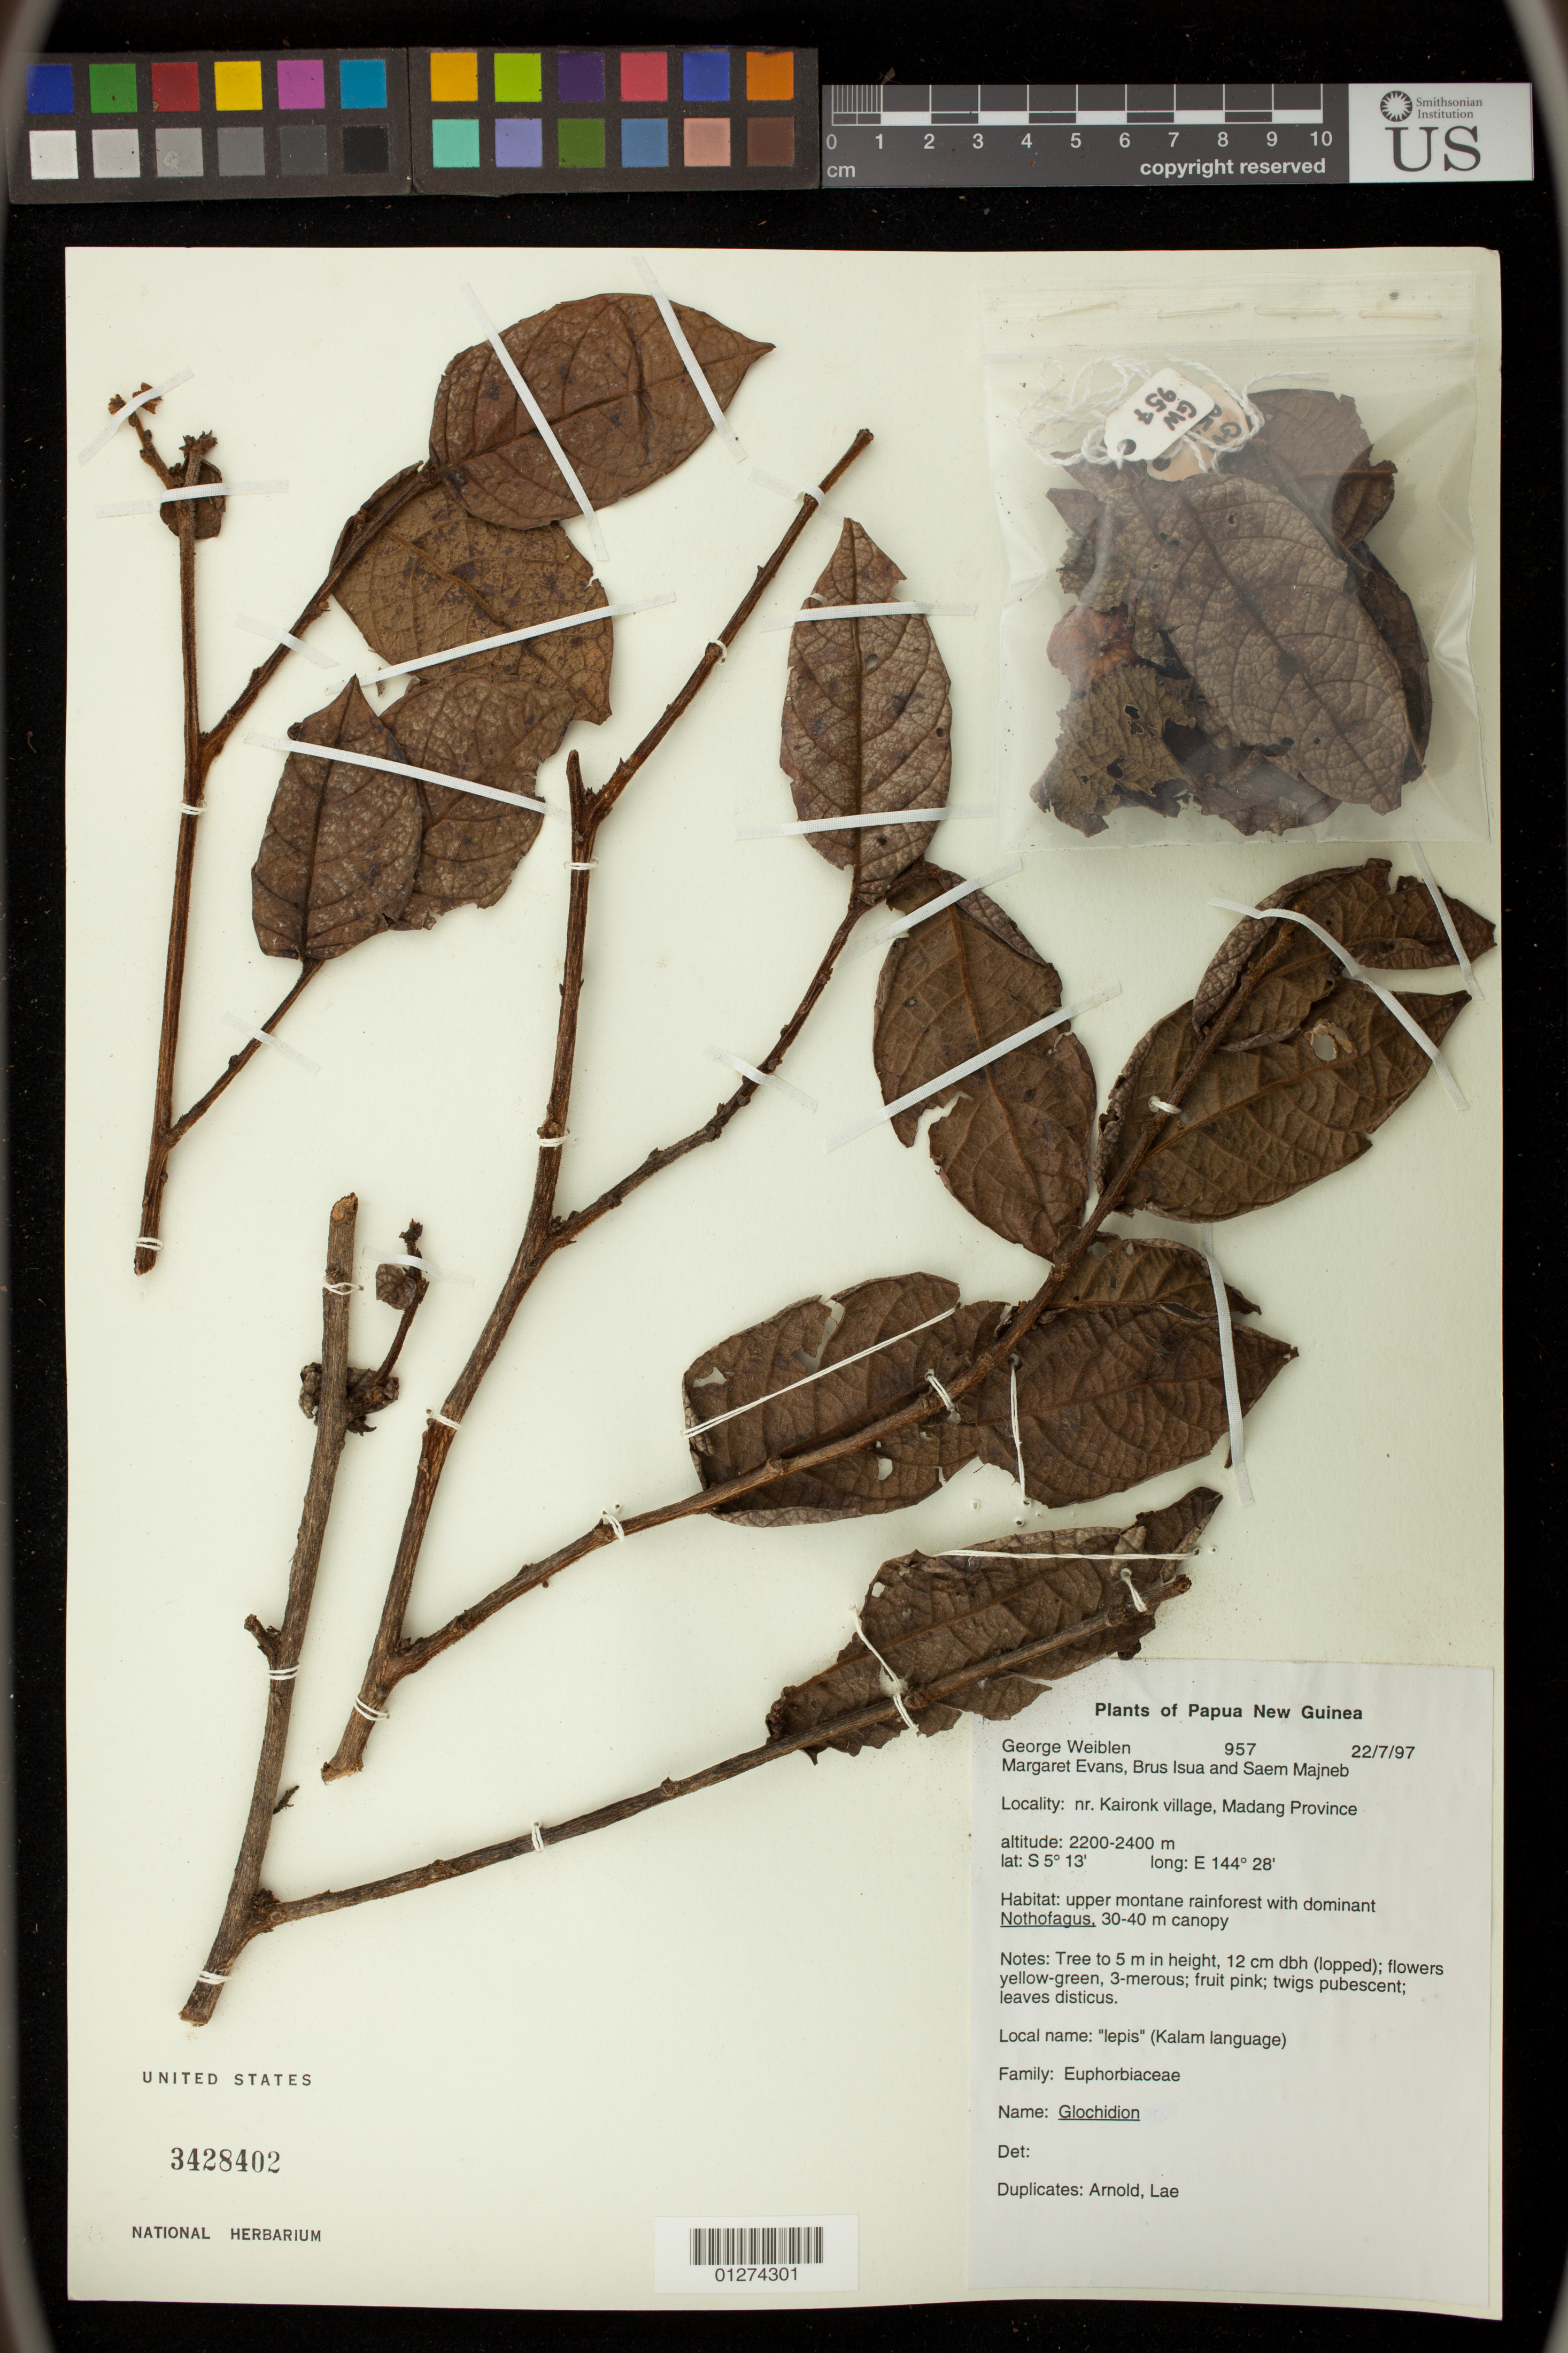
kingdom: Plantae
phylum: Tracheophyta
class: Magnoliopsida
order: Malpighiales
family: Phyllanthaceae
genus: Glochidion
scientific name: Glochidion sp.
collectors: G. Weiblen, M. Evans, B. Isua & S. Majneb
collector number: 957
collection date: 1997-07-22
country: Papua New Guinea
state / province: Madang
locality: Nr. Kaironk village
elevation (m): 2200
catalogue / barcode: US 3428402